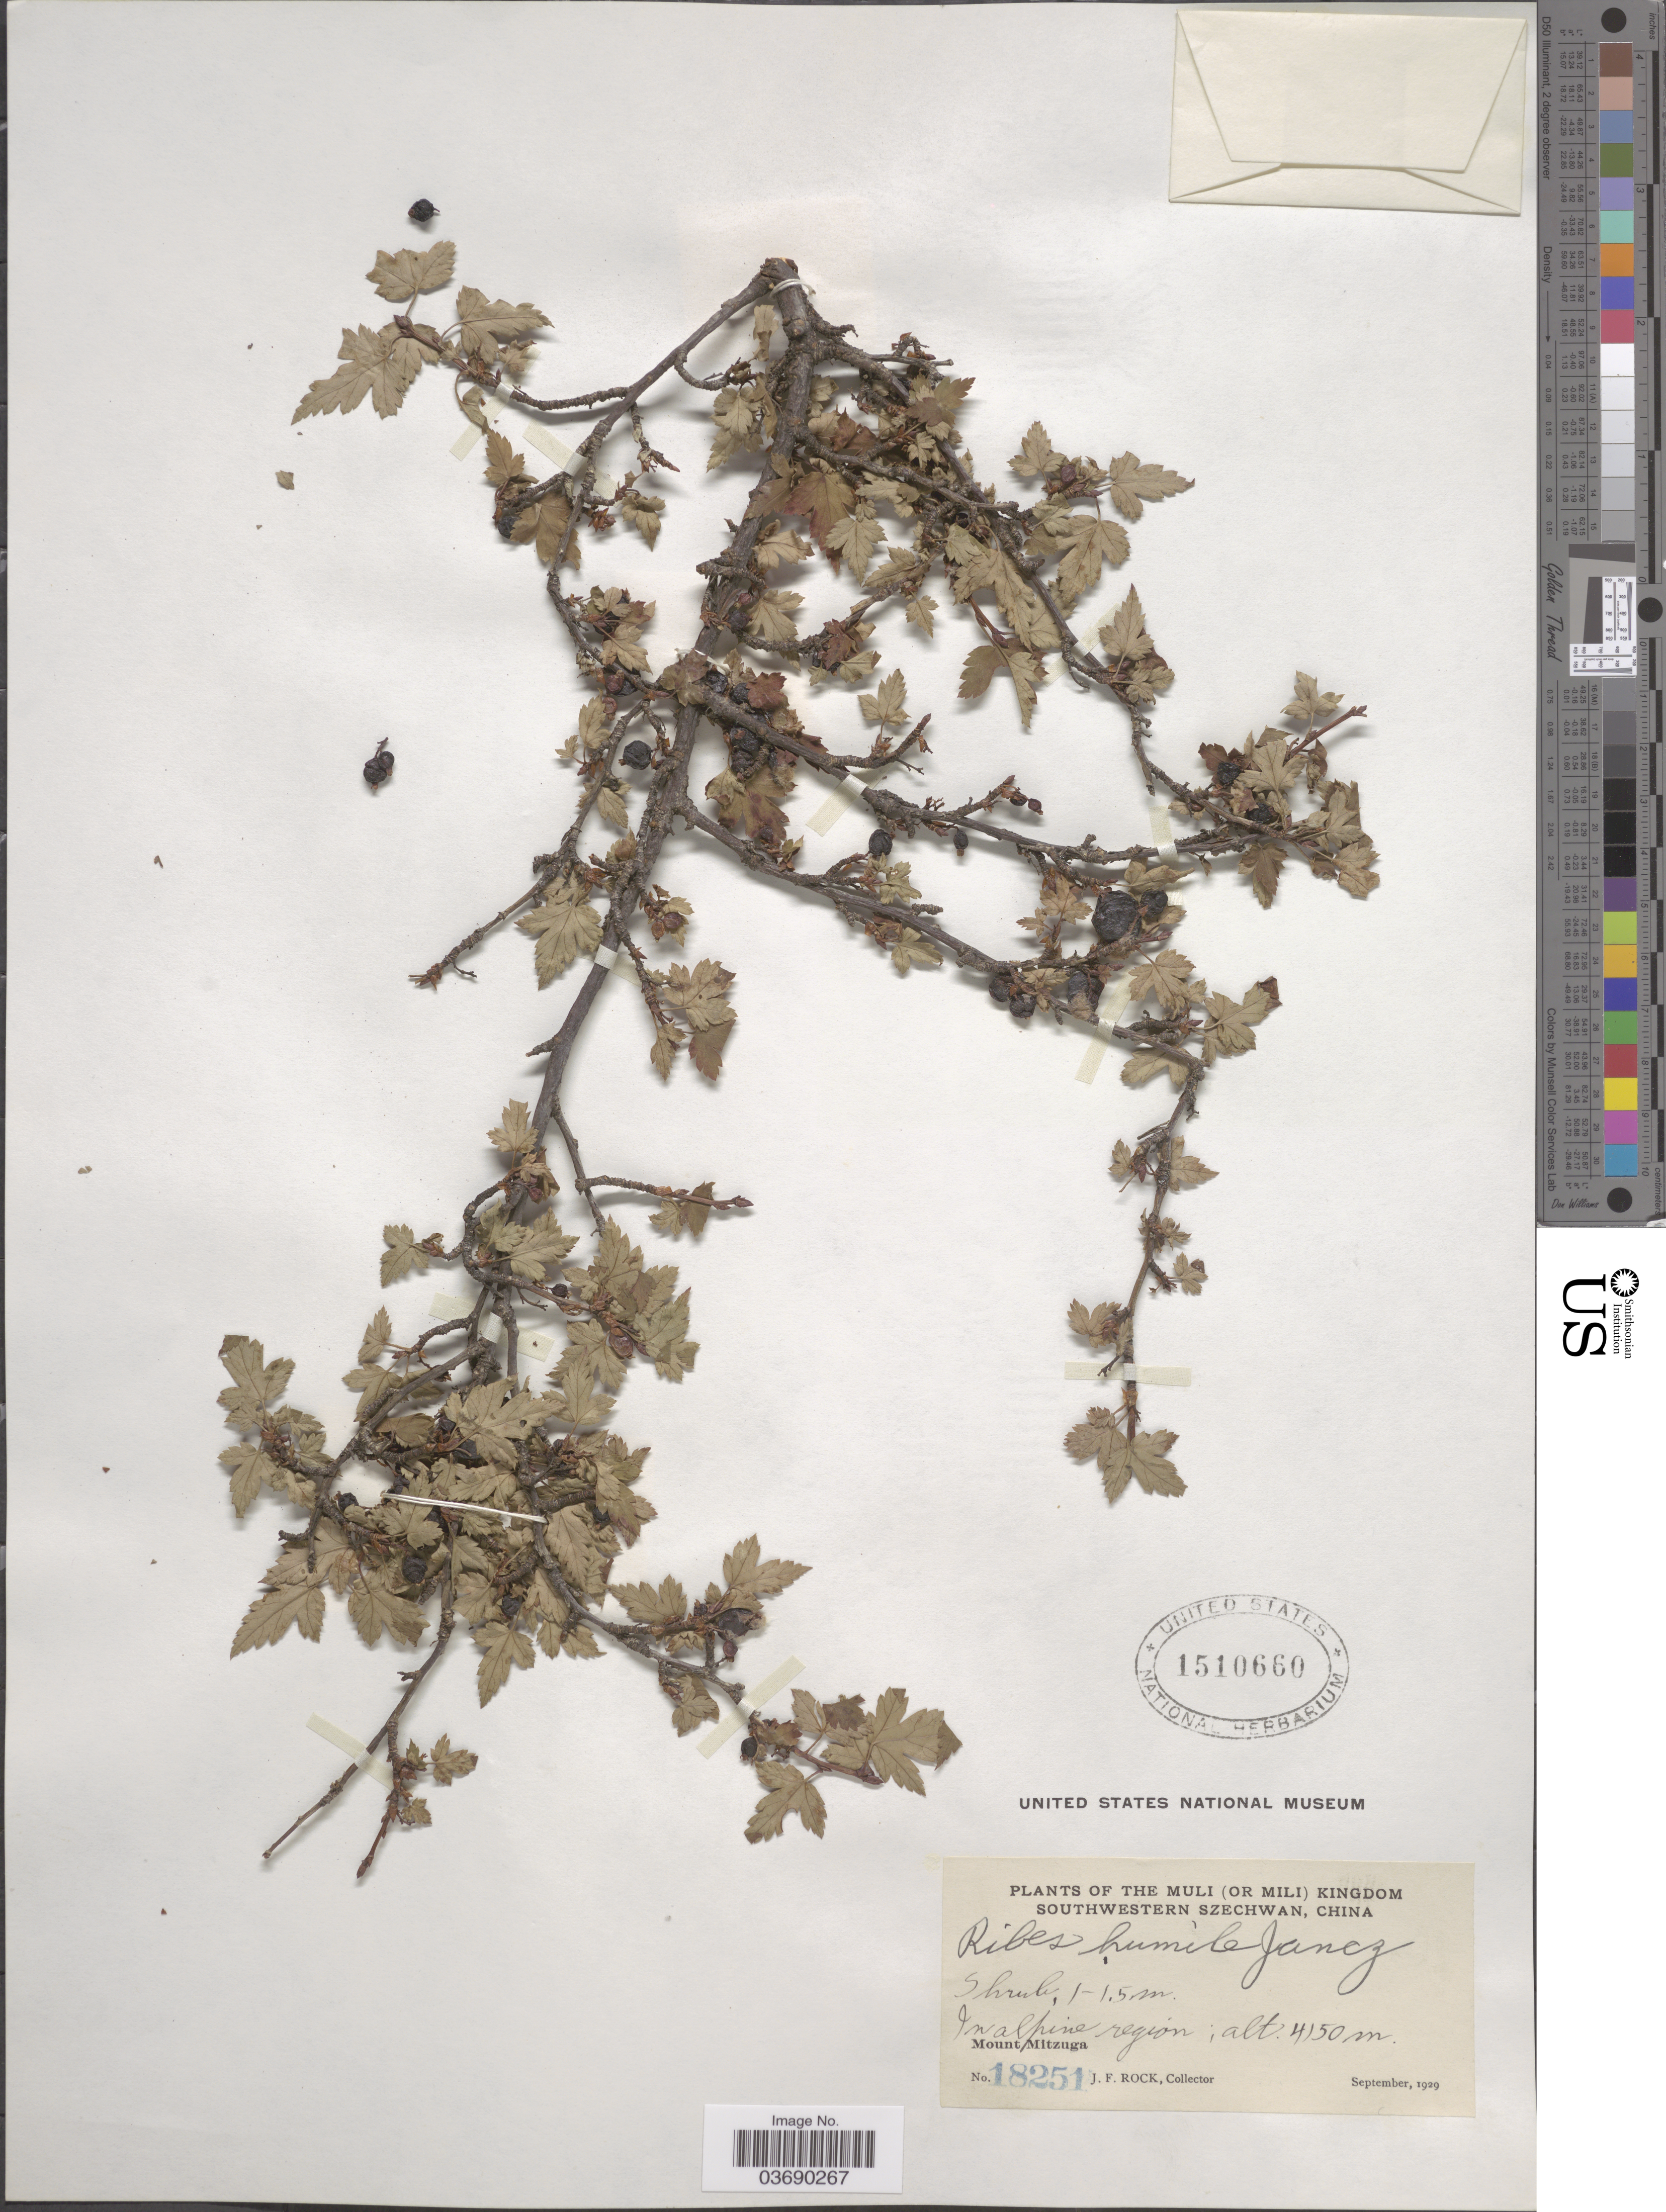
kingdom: Plantae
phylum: Tracheophyta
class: Magnoliopsida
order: Saxifragales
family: Grossulariaceae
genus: Ribes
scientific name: Ribes humile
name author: Jancz.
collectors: J. Rock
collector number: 18251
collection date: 1929-09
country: China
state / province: Sichuan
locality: The Muli (or Mili) Kingdom. Southwestern Szechwan. Mount Mitzuga.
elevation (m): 4150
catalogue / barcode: US 1510660